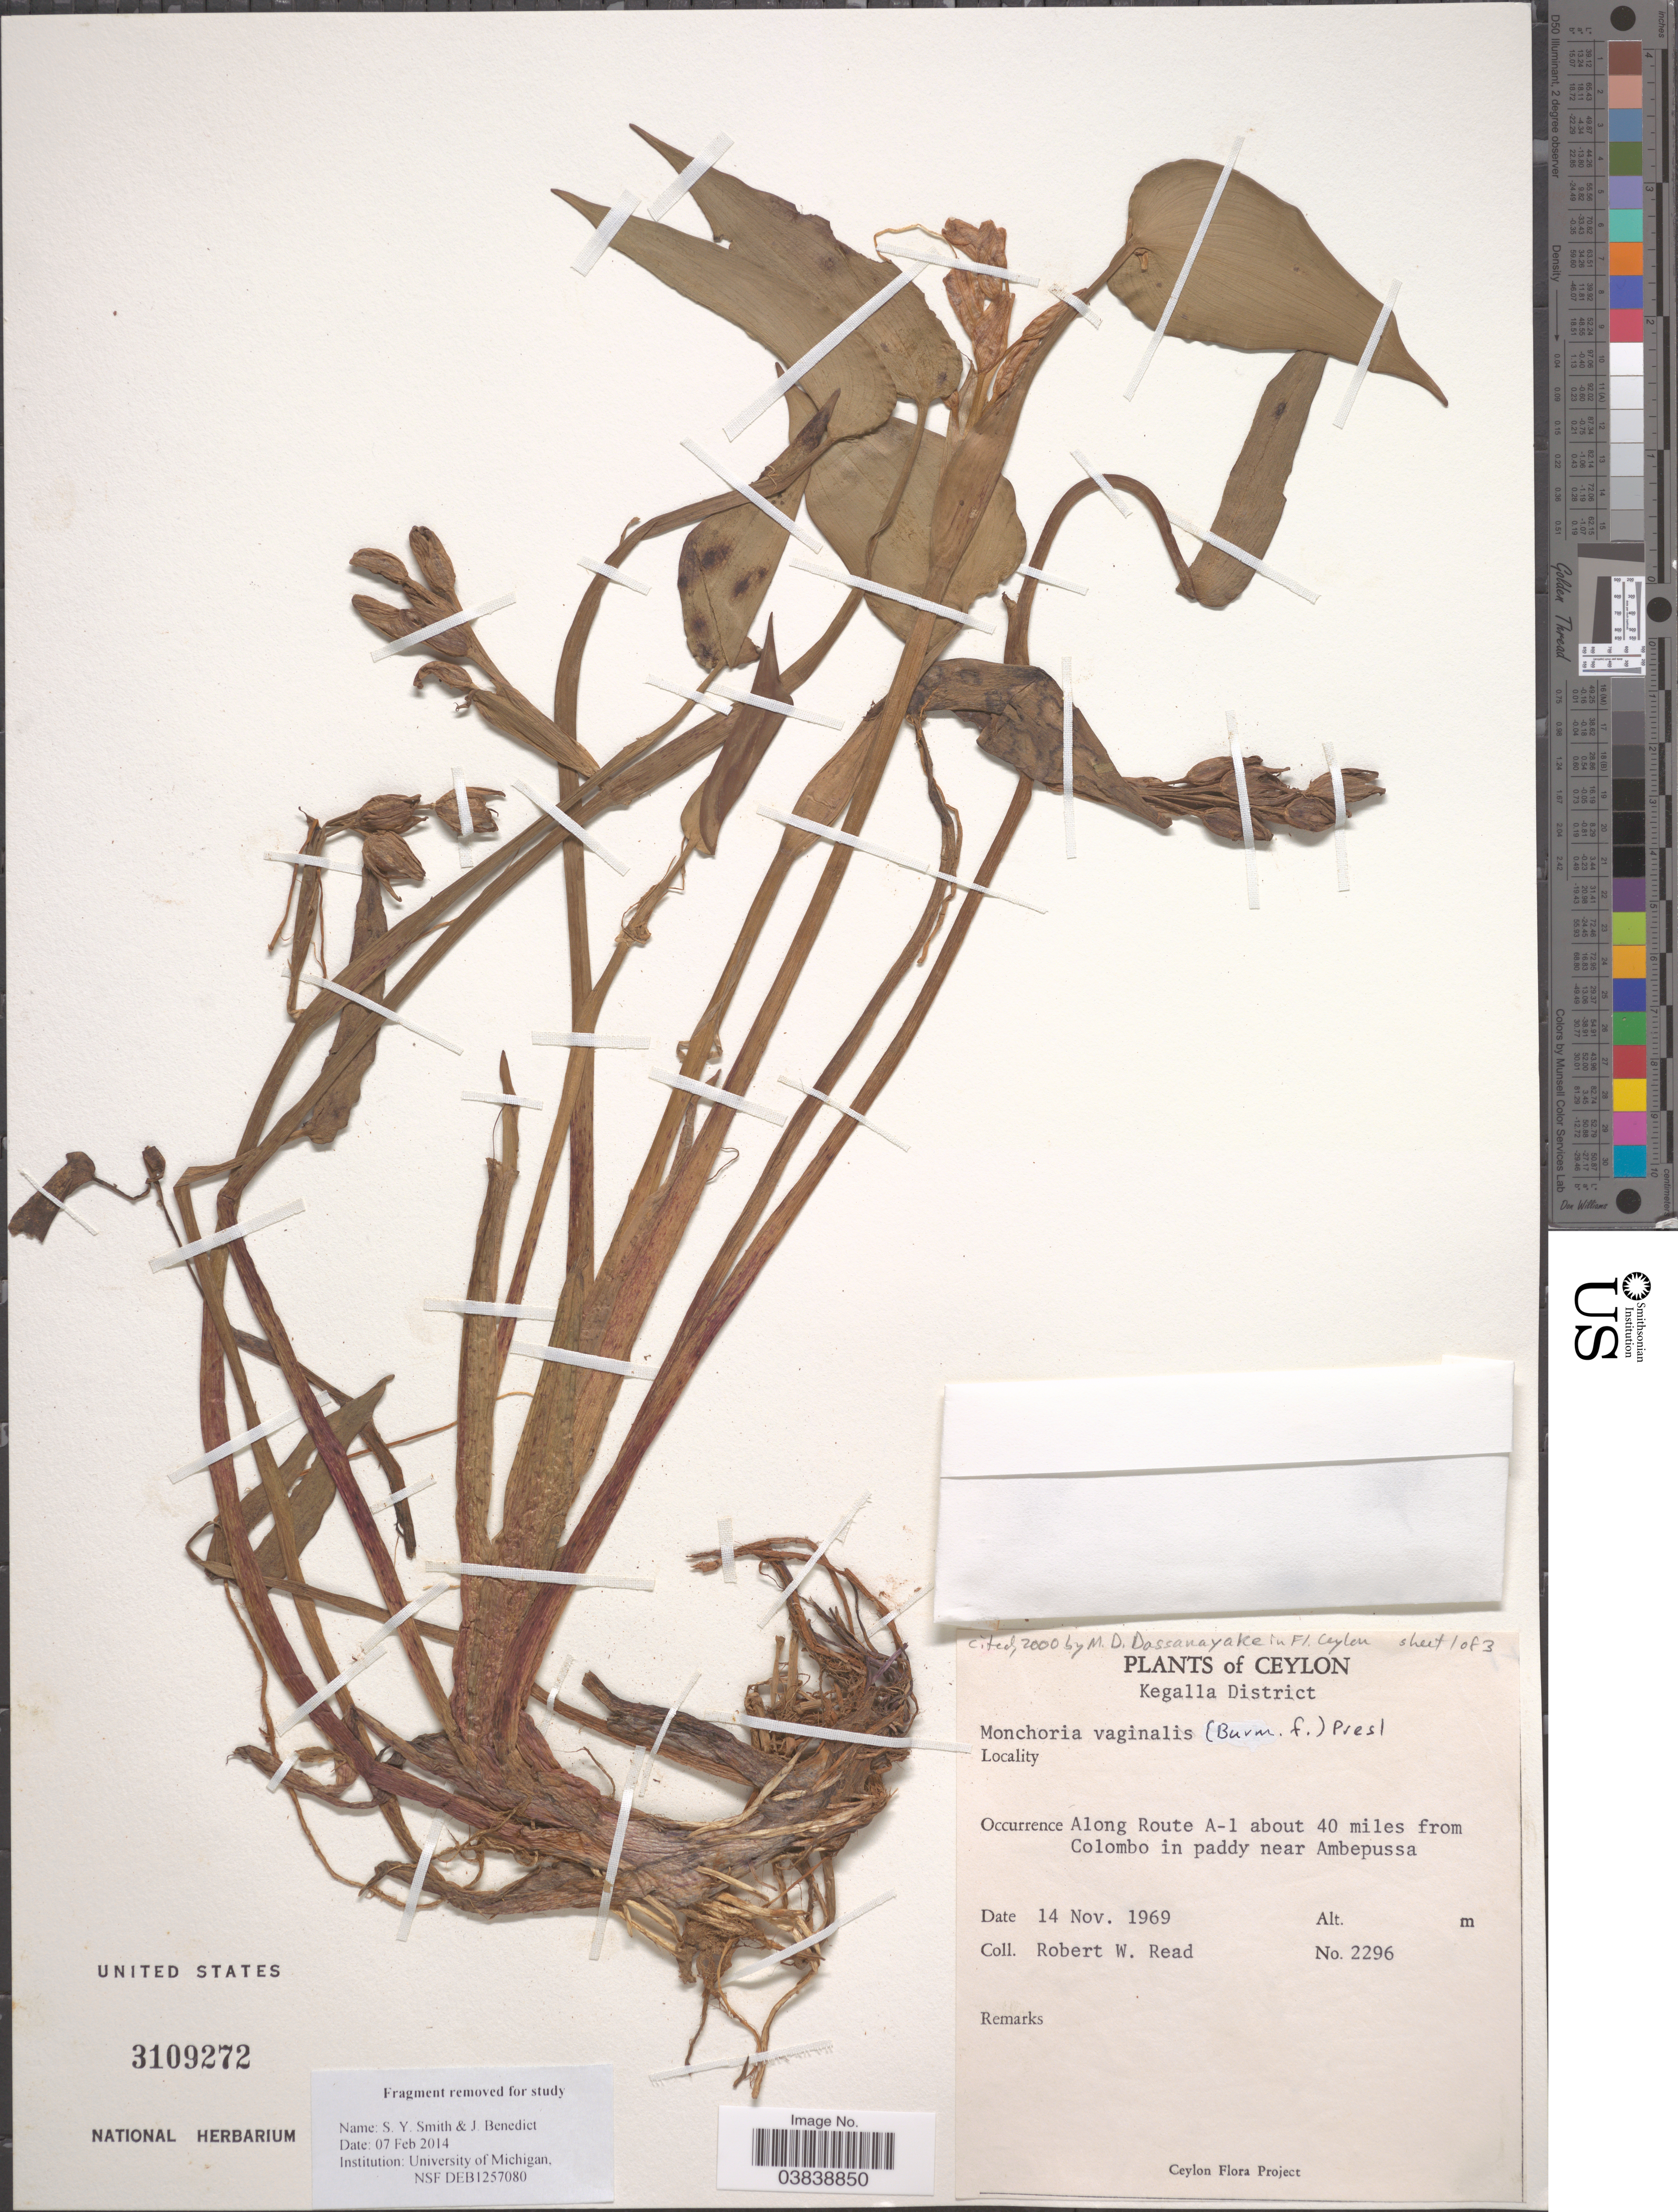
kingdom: Plantae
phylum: Tracheophyta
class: Liliopsida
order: Commelinales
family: Pontederiaceae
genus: Monochoria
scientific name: Monochoria vaginalis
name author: (Burm. f.) C. Presl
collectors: R. W. Read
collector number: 2296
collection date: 1969-11-14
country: Sri Lanka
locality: Ceylon. Kegalla District. Along Route A-1 about 40 miles from Colombo in paddy near Ambepussa.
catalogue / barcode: US 3109272